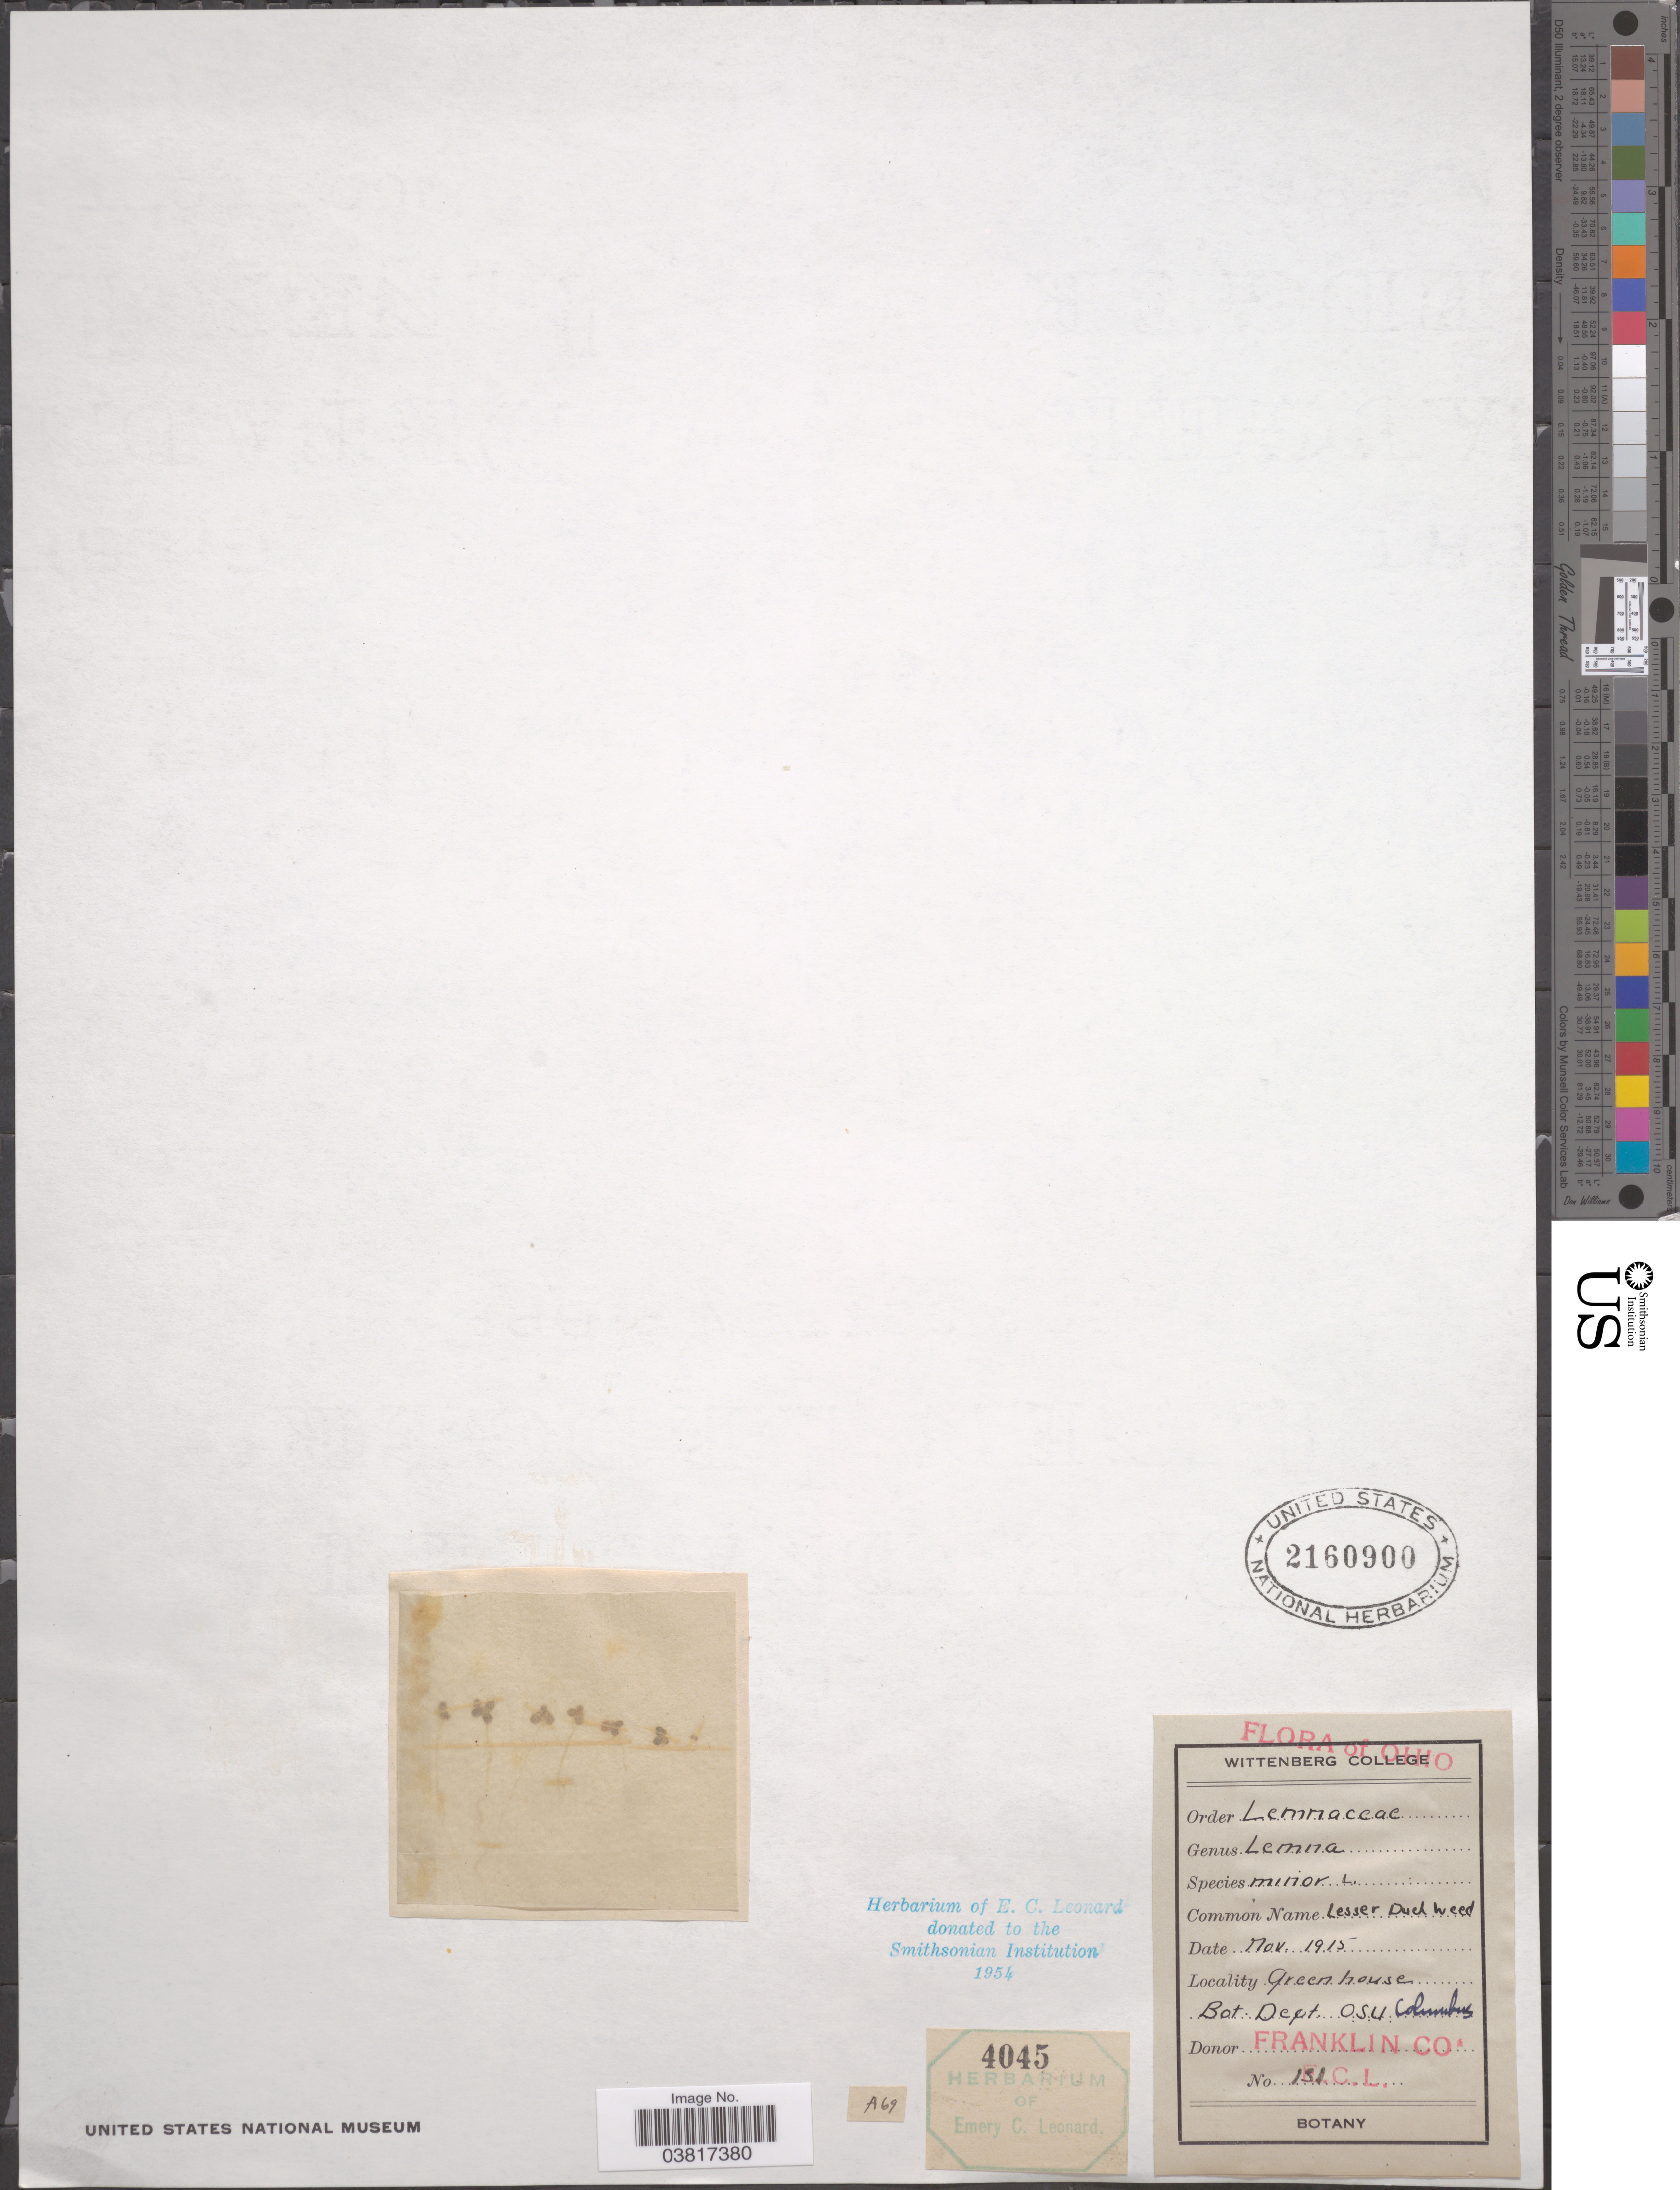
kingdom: Plantae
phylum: Tracheophyta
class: Liliopsida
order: Alismatales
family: Araceae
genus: Lemna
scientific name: Lemna minor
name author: L.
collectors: E. C. Leonard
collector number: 4045/131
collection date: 1915-11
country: United States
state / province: Ohio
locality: Green house. Bot. Dept. OSU Columbus. Franklin Co.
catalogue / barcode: US 2160900